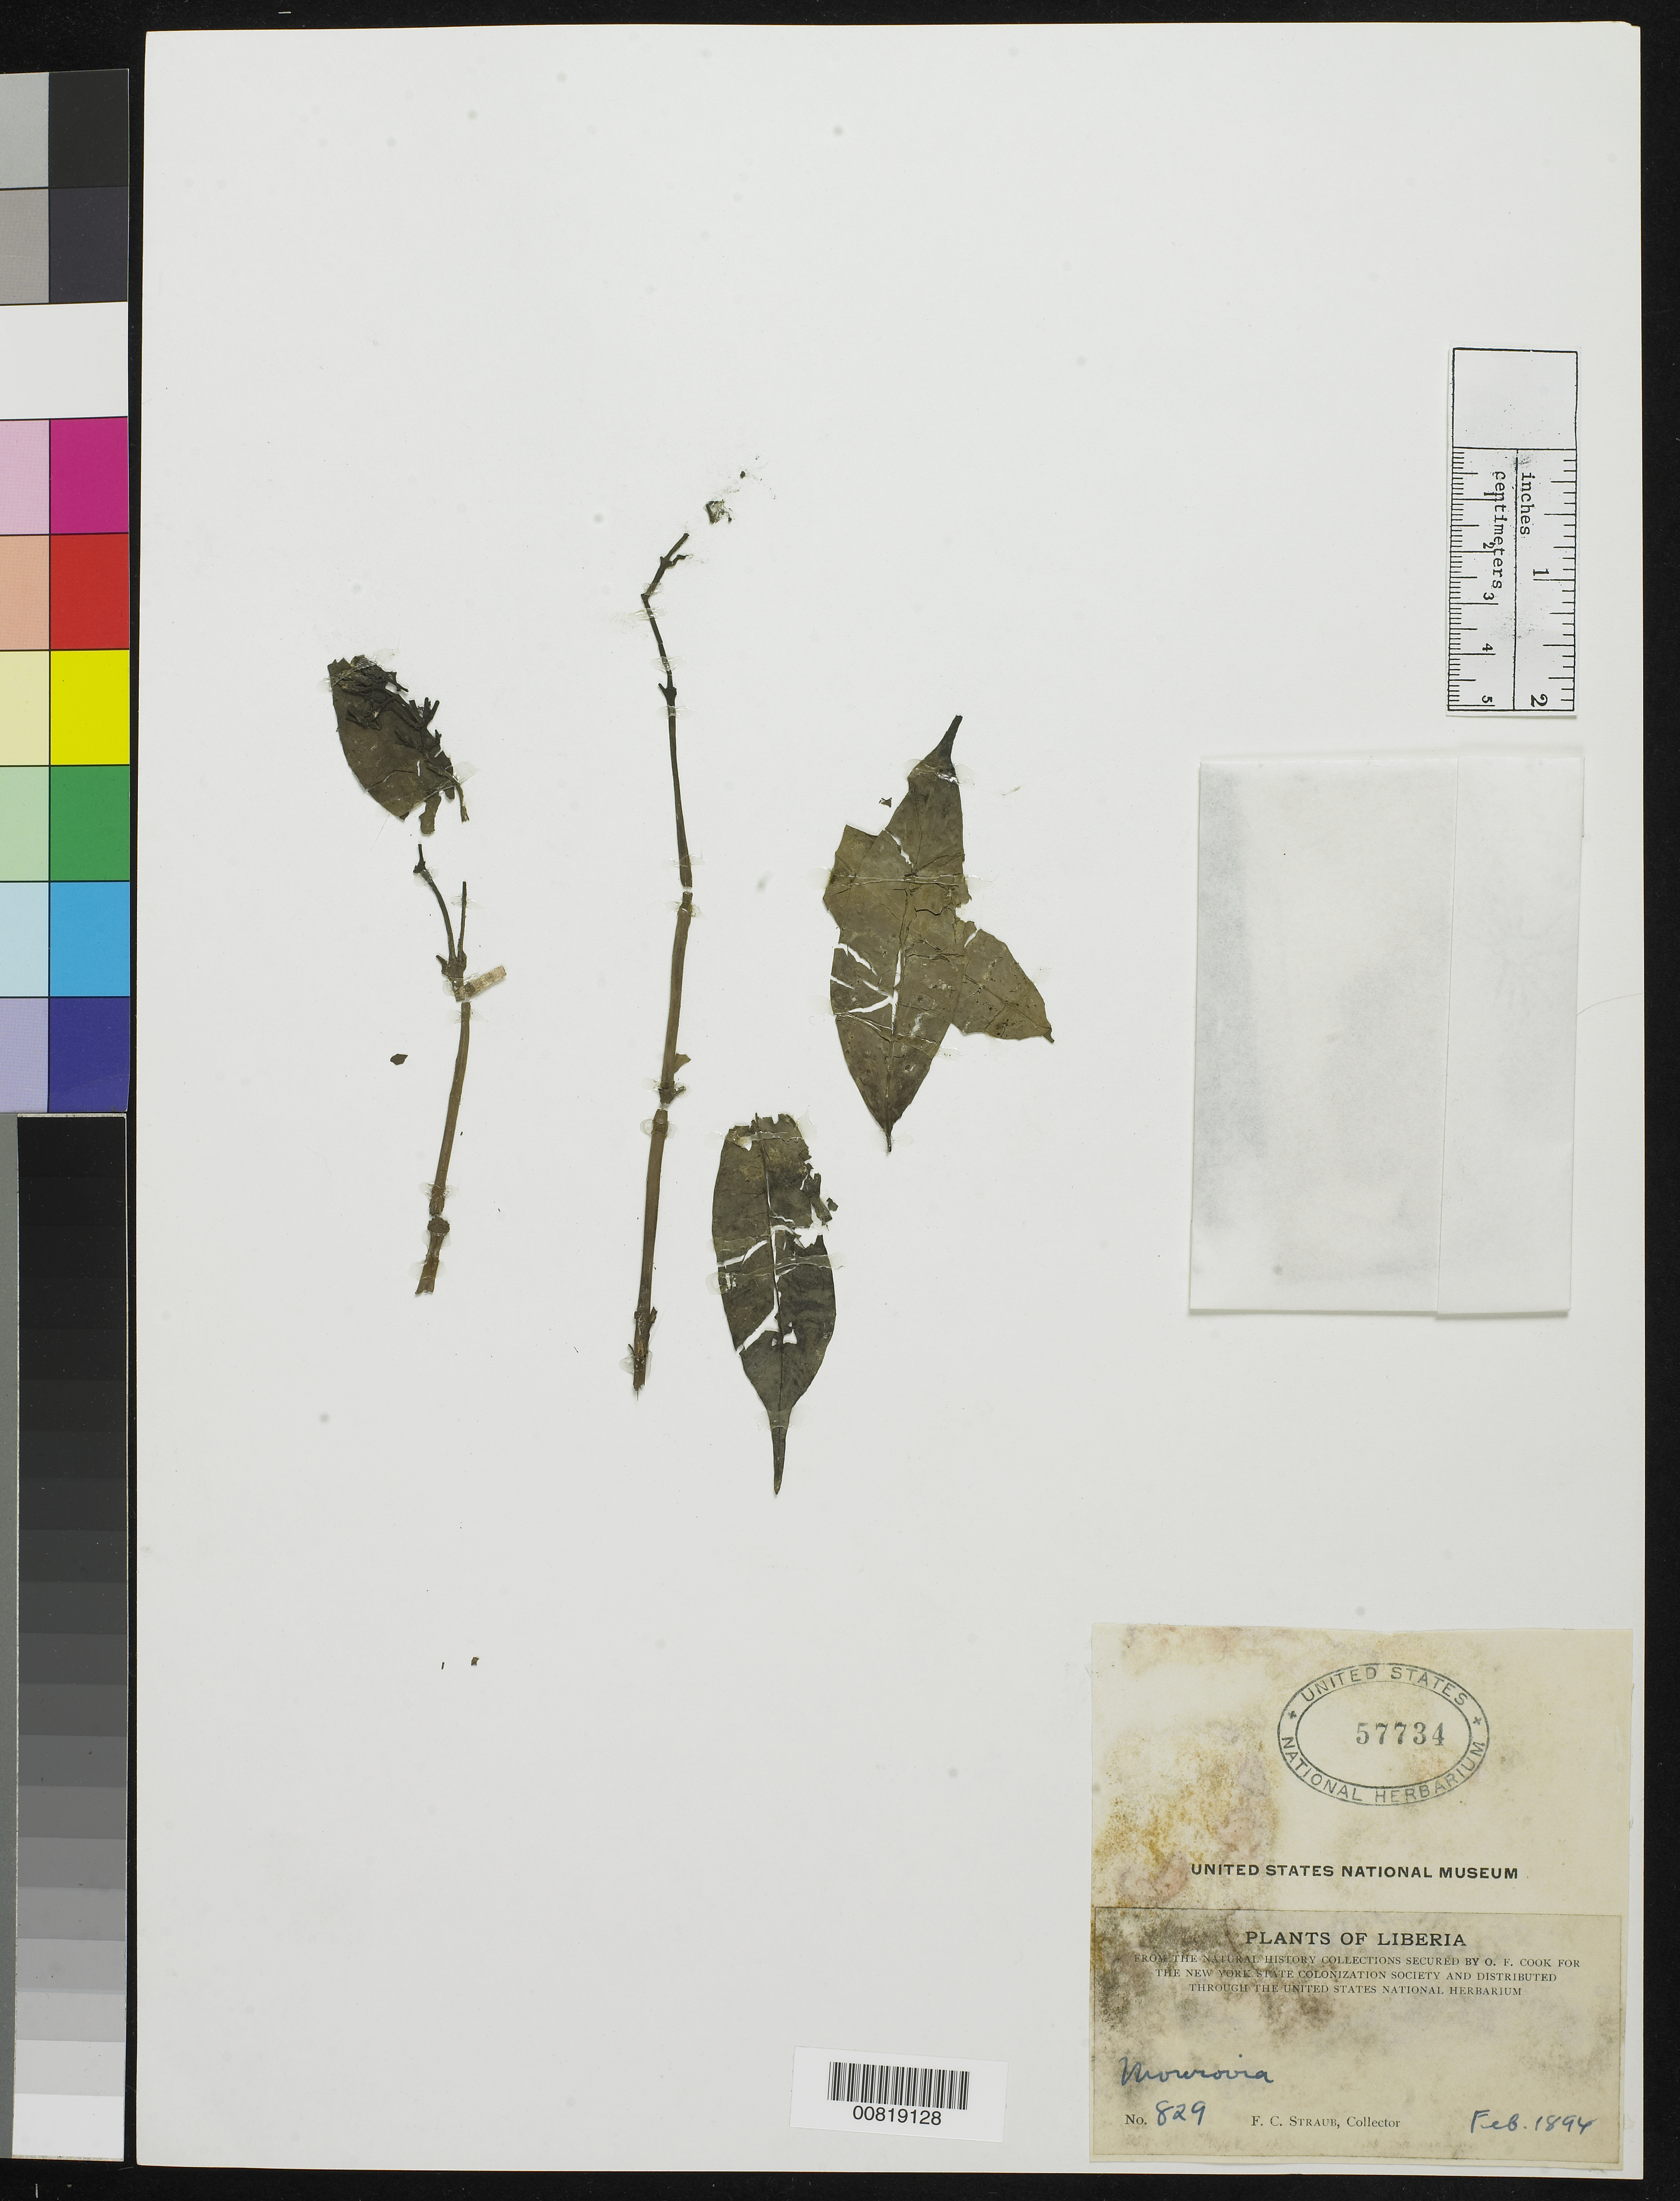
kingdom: Plantae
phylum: Tracheophyta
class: Magnoliopsida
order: Lamiales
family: Acanthaceae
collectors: F. Straub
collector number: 829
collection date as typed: Feb 1894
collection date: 1894-02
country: Liberia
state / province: Montserrado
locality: Monrovia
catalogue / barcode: US 57734